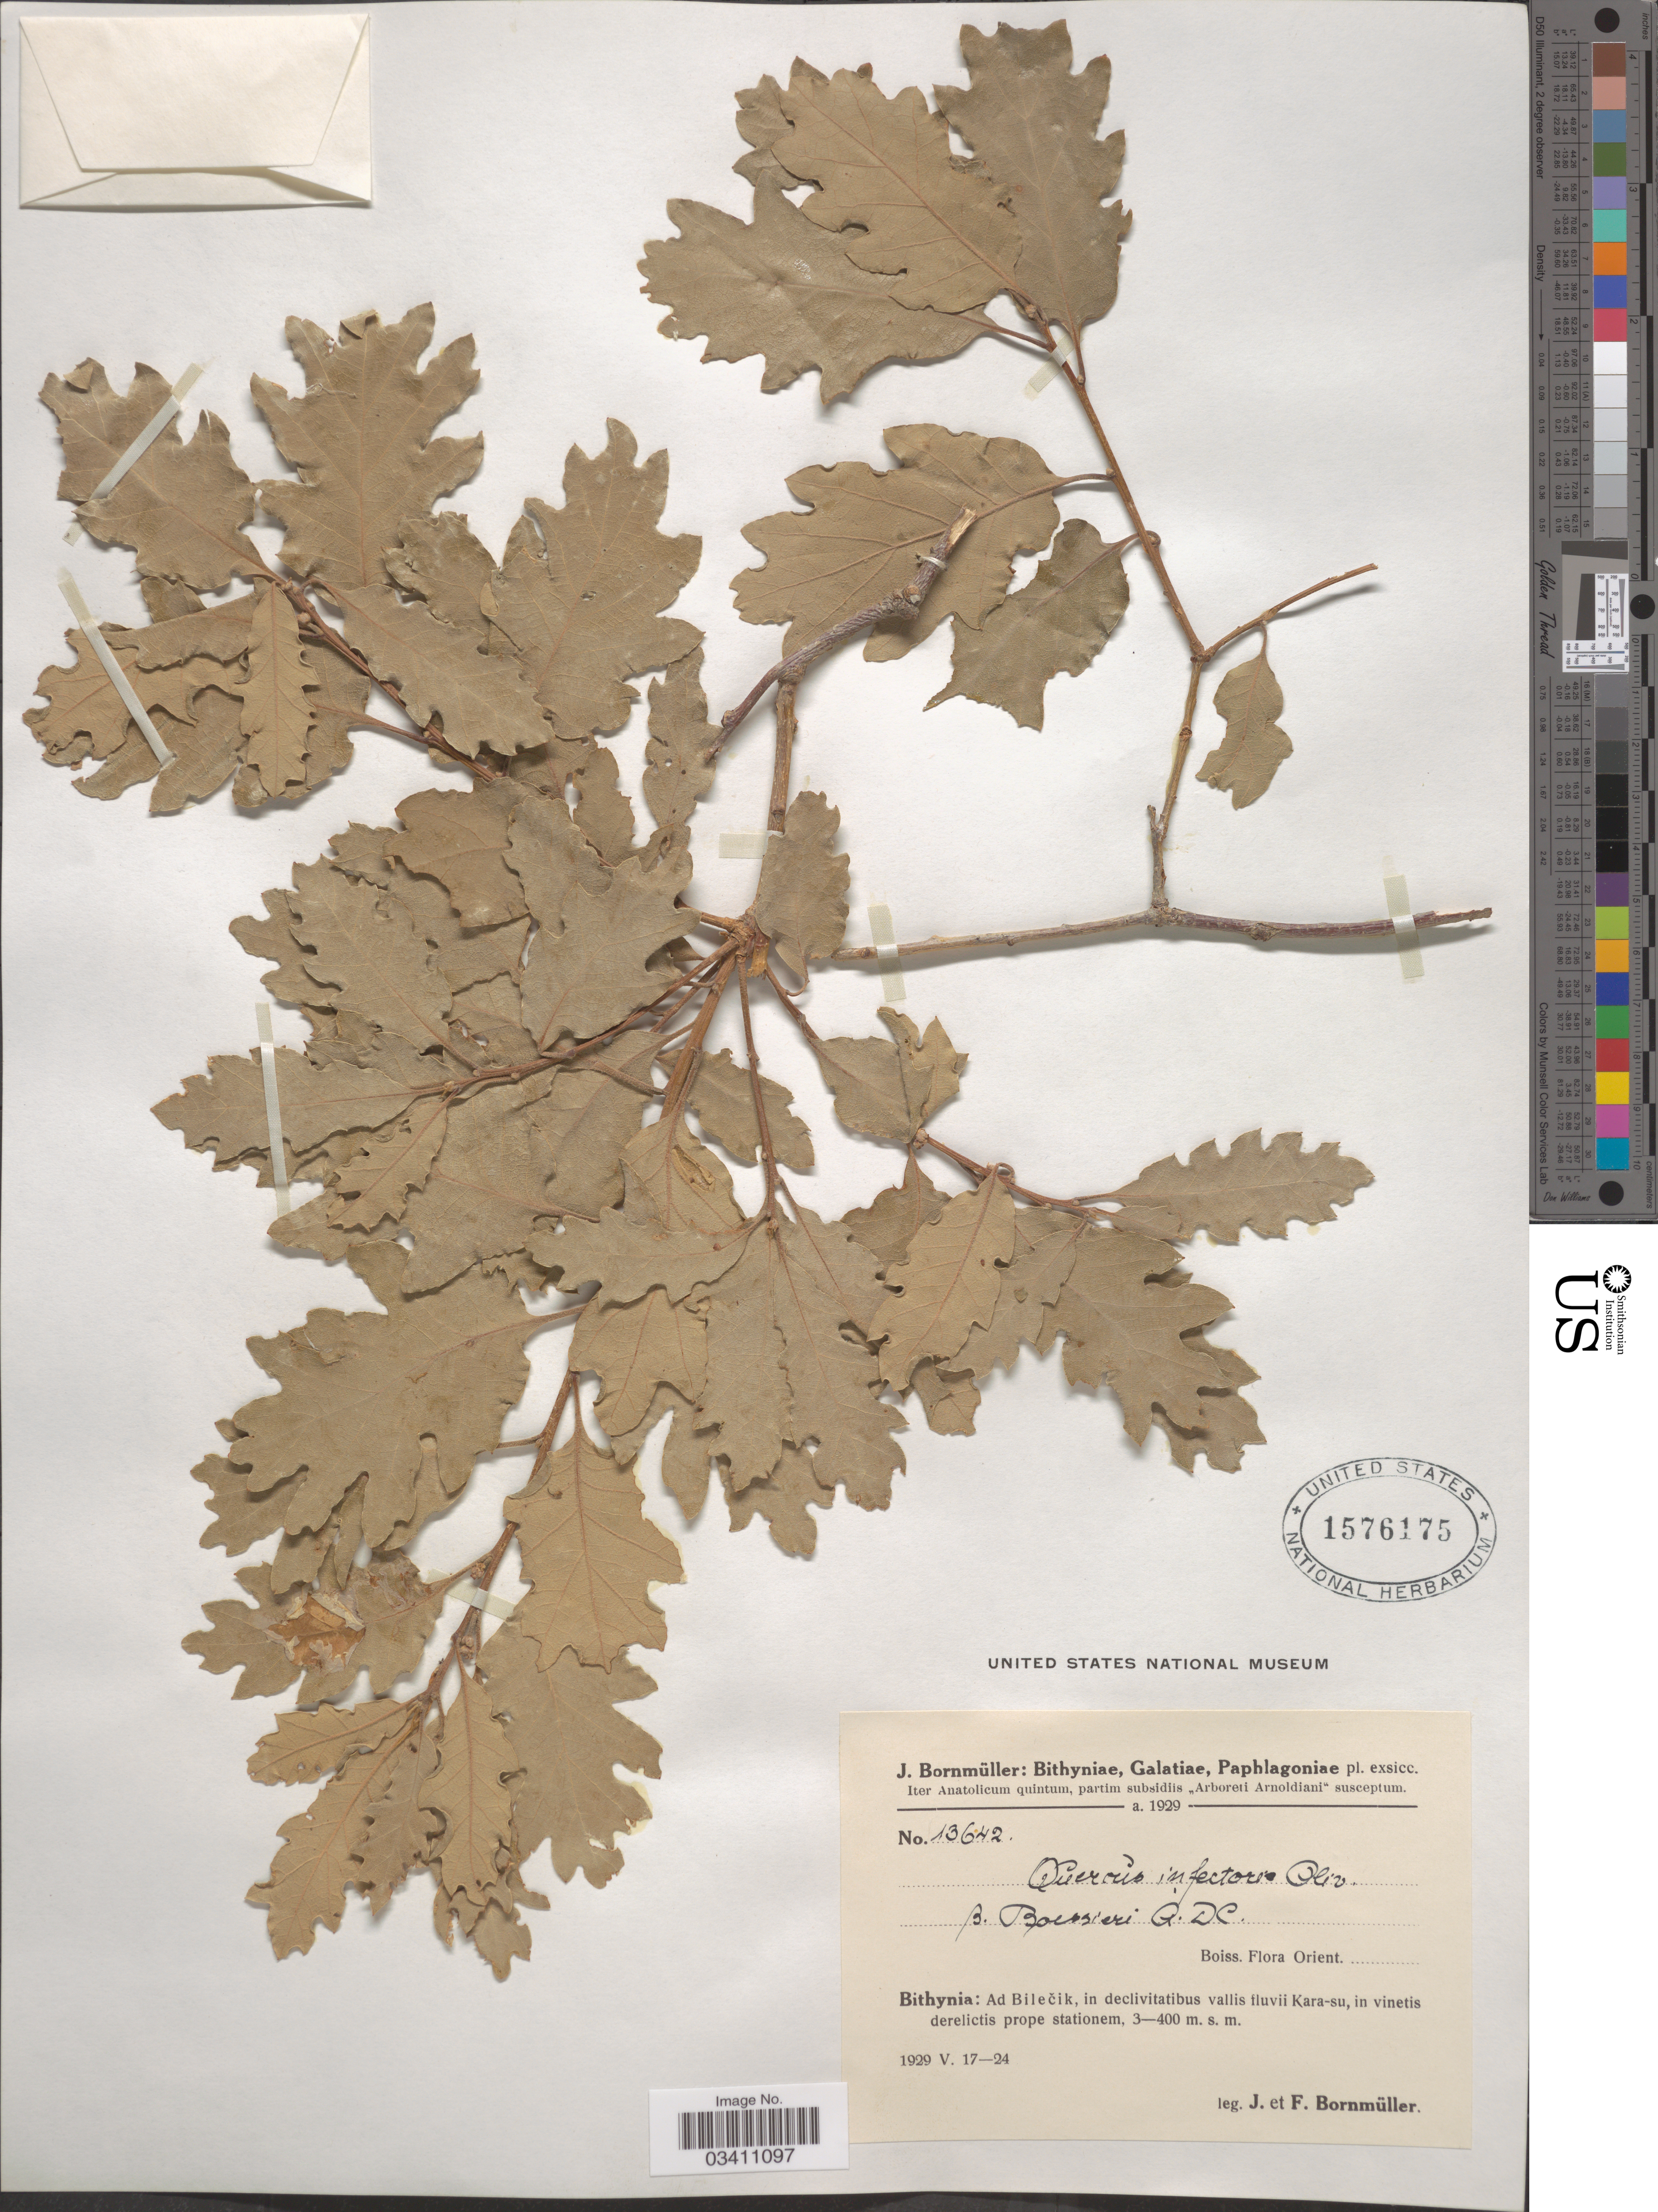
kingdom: Plantae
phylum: Tracheophyta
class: Magnoliopsida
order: Fagales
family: Fagaceae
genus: Quercus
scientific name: Quercus infectoria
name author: Olivier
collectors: J. Bornmüller & F. Bornmüller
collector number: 13642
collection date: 1929-05-17/1929-05-24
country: Turkey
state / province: Bilecik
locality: Bithynia: Ad Bilečik, in declivitatibus vallis fluvii Kara-su, in vinetis derelictis prope stationem.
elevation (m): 300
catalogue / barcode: US 1576175